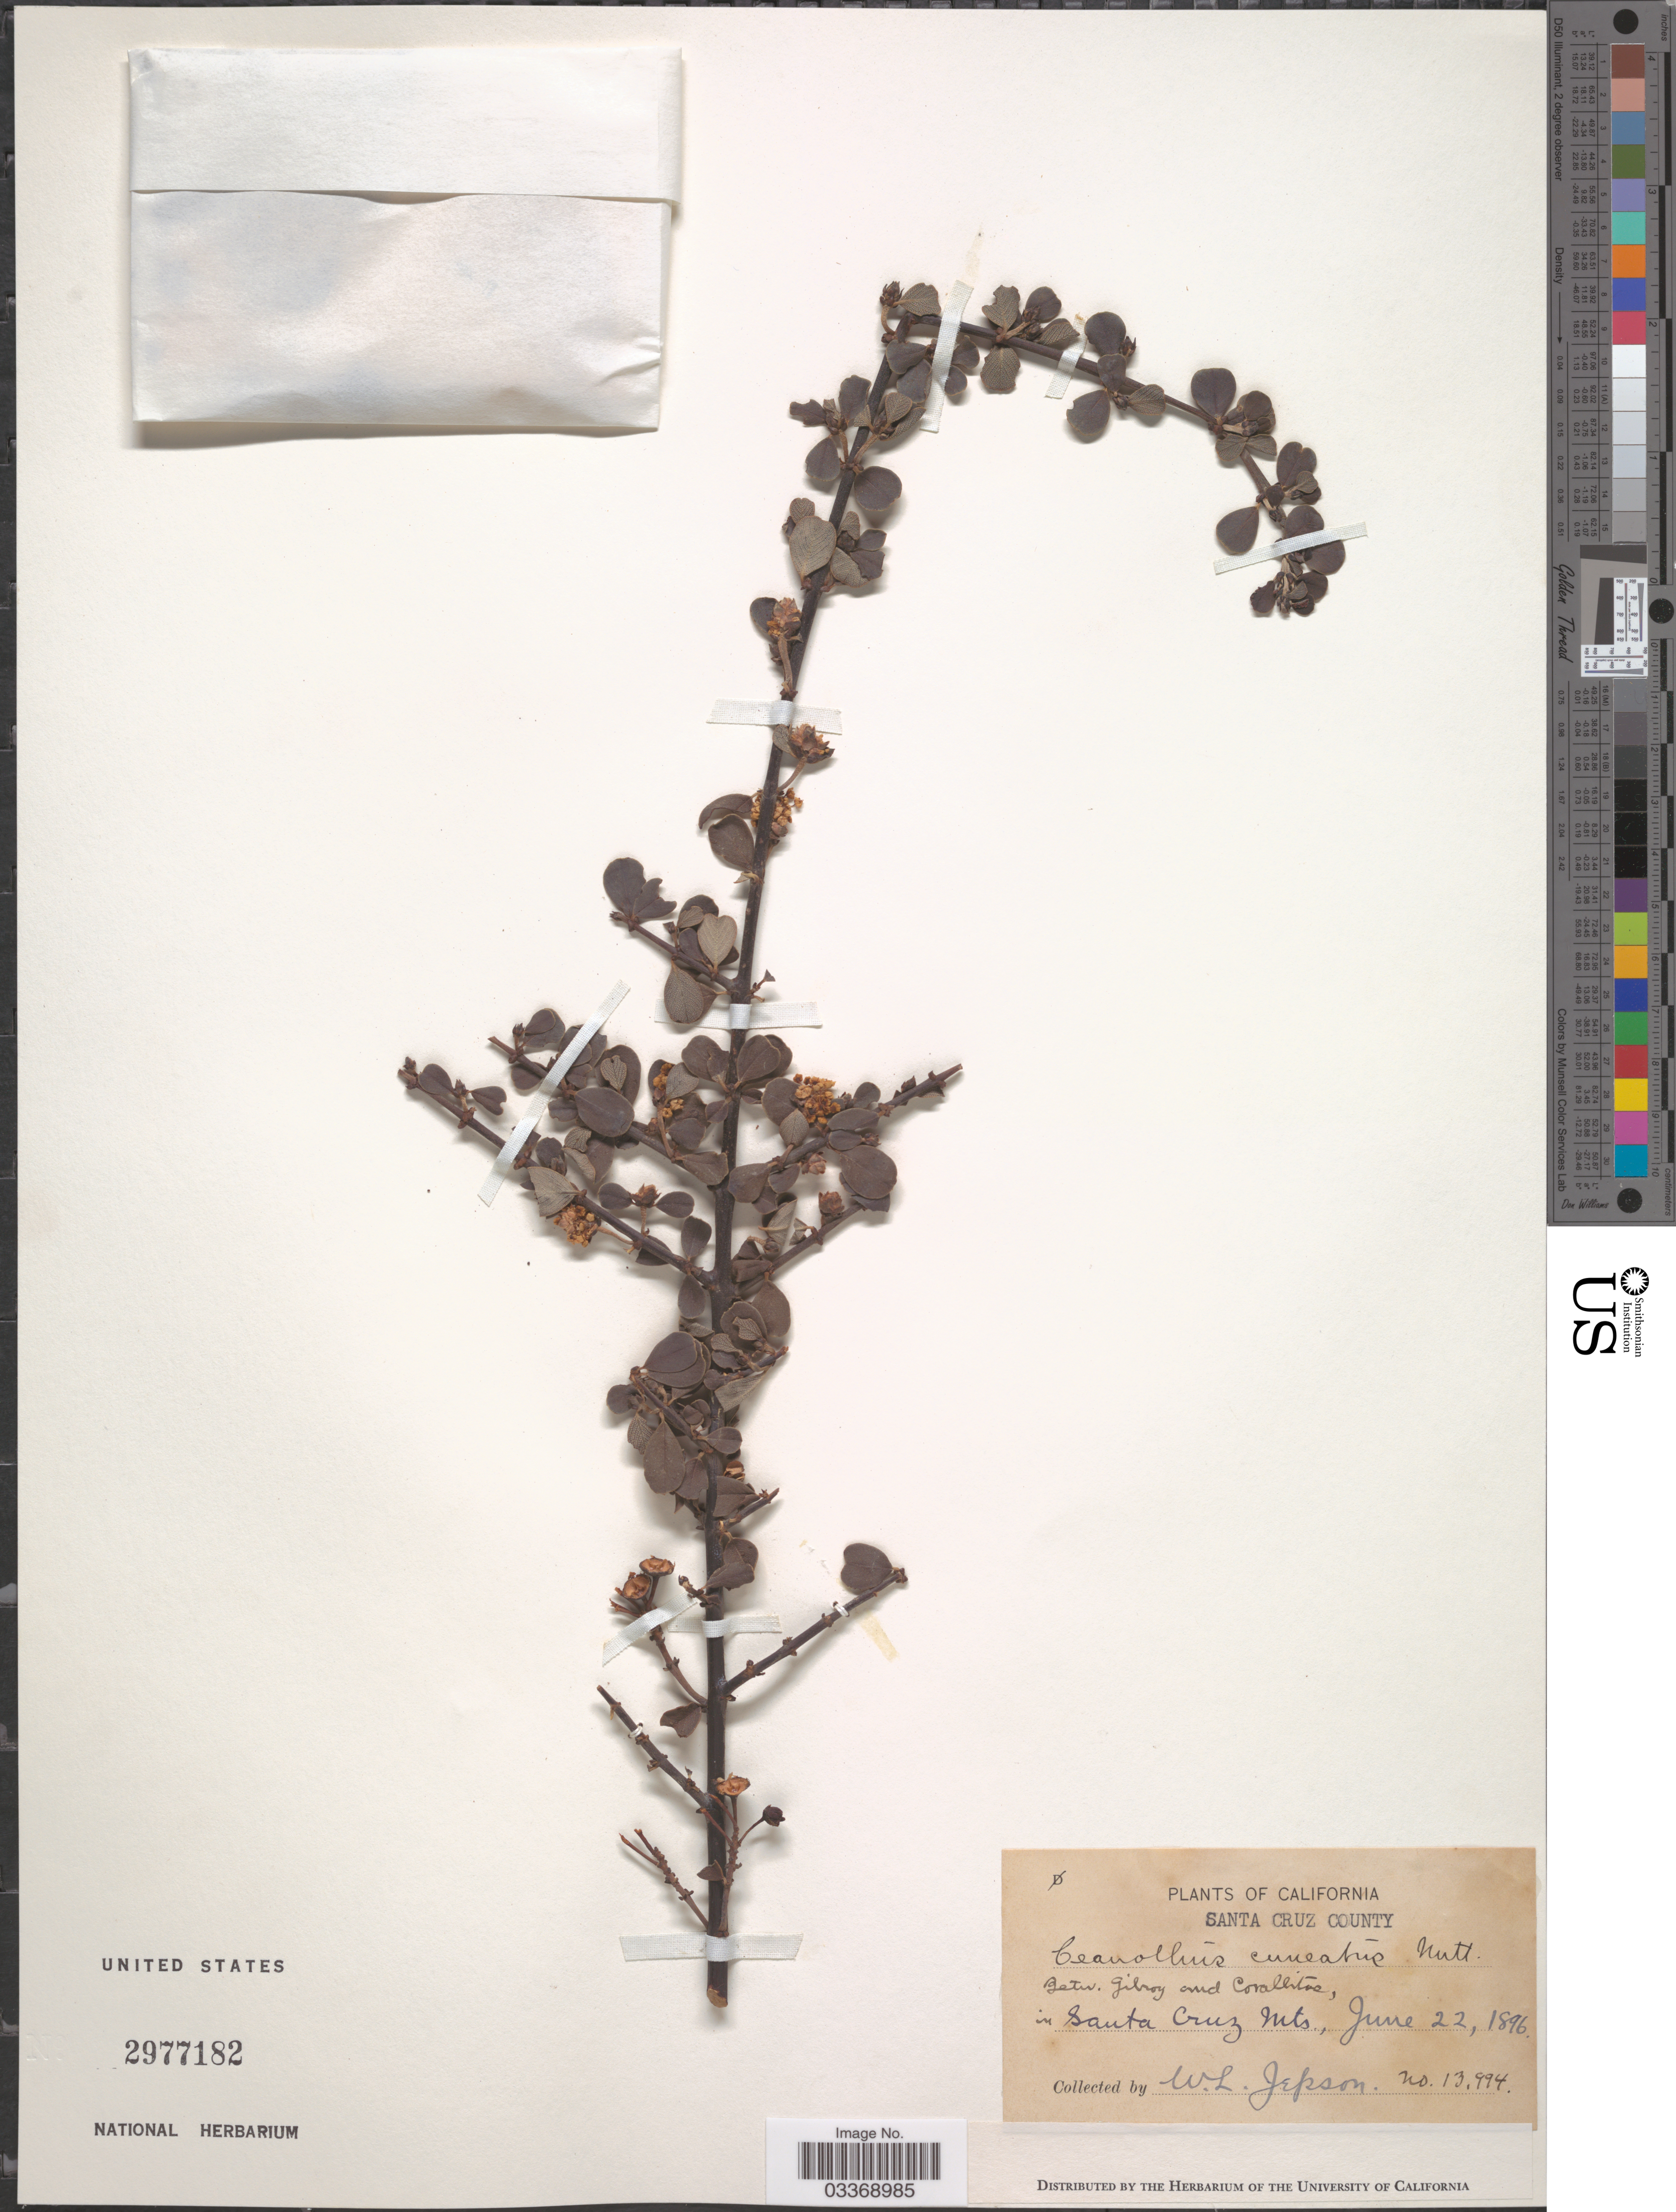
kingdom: Plantae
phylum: Tracheophyta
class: Magnoliopsida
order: Rosales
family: Rhamnaceae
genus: Ceanothus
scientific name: Ceanothus cuneatus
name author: (Hook.) Nutt.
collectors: W. L. Jepson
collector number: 13994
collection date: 1896-06-22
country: United States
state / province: California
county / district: Santa Cruz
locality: Santa Cruz County. In Santa Cruz Mts.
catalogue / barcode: US 2977182